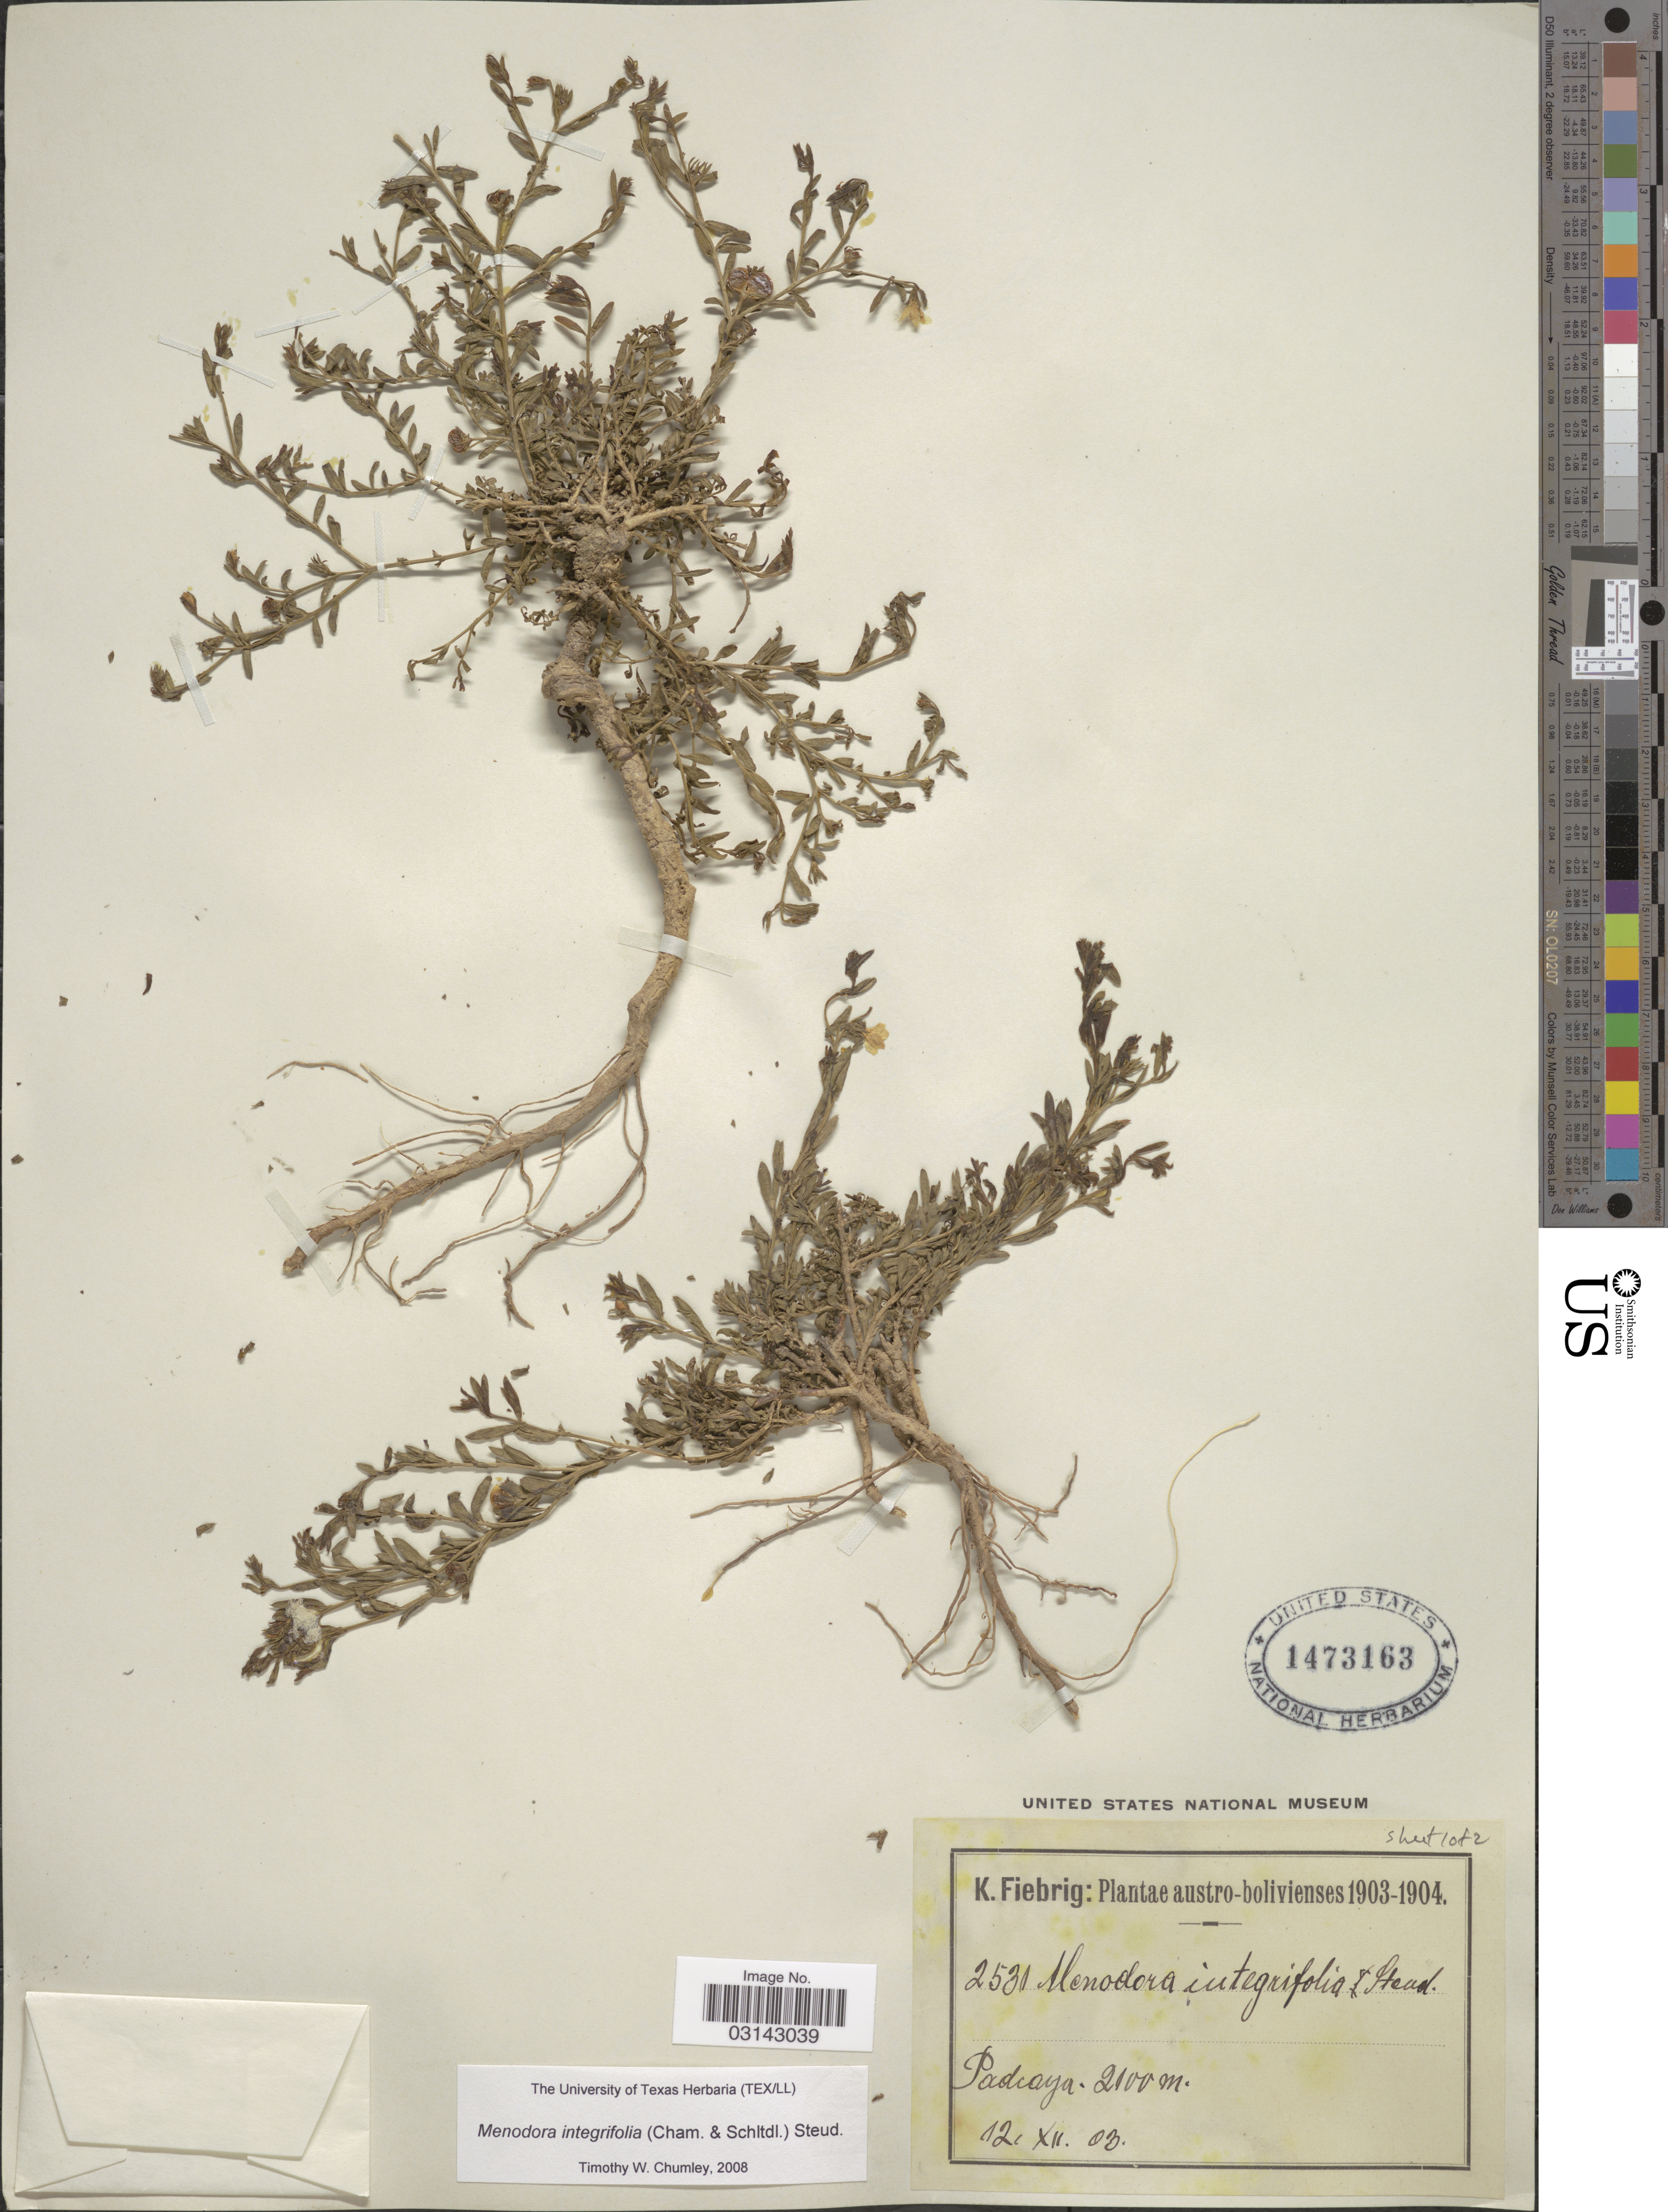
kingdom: Plantae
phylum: Tracheophyta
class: Magnoliopsida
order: Lamiales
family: Oleaceae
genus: Menodora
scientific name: Menodora integrifolia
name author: (Cham. & Schltdl.) Steud.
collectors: K. Fiebrig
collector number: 2531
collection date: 1903-12-12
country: Bolivia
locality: Padcaya.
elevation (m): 2100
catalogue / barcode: US 1473163